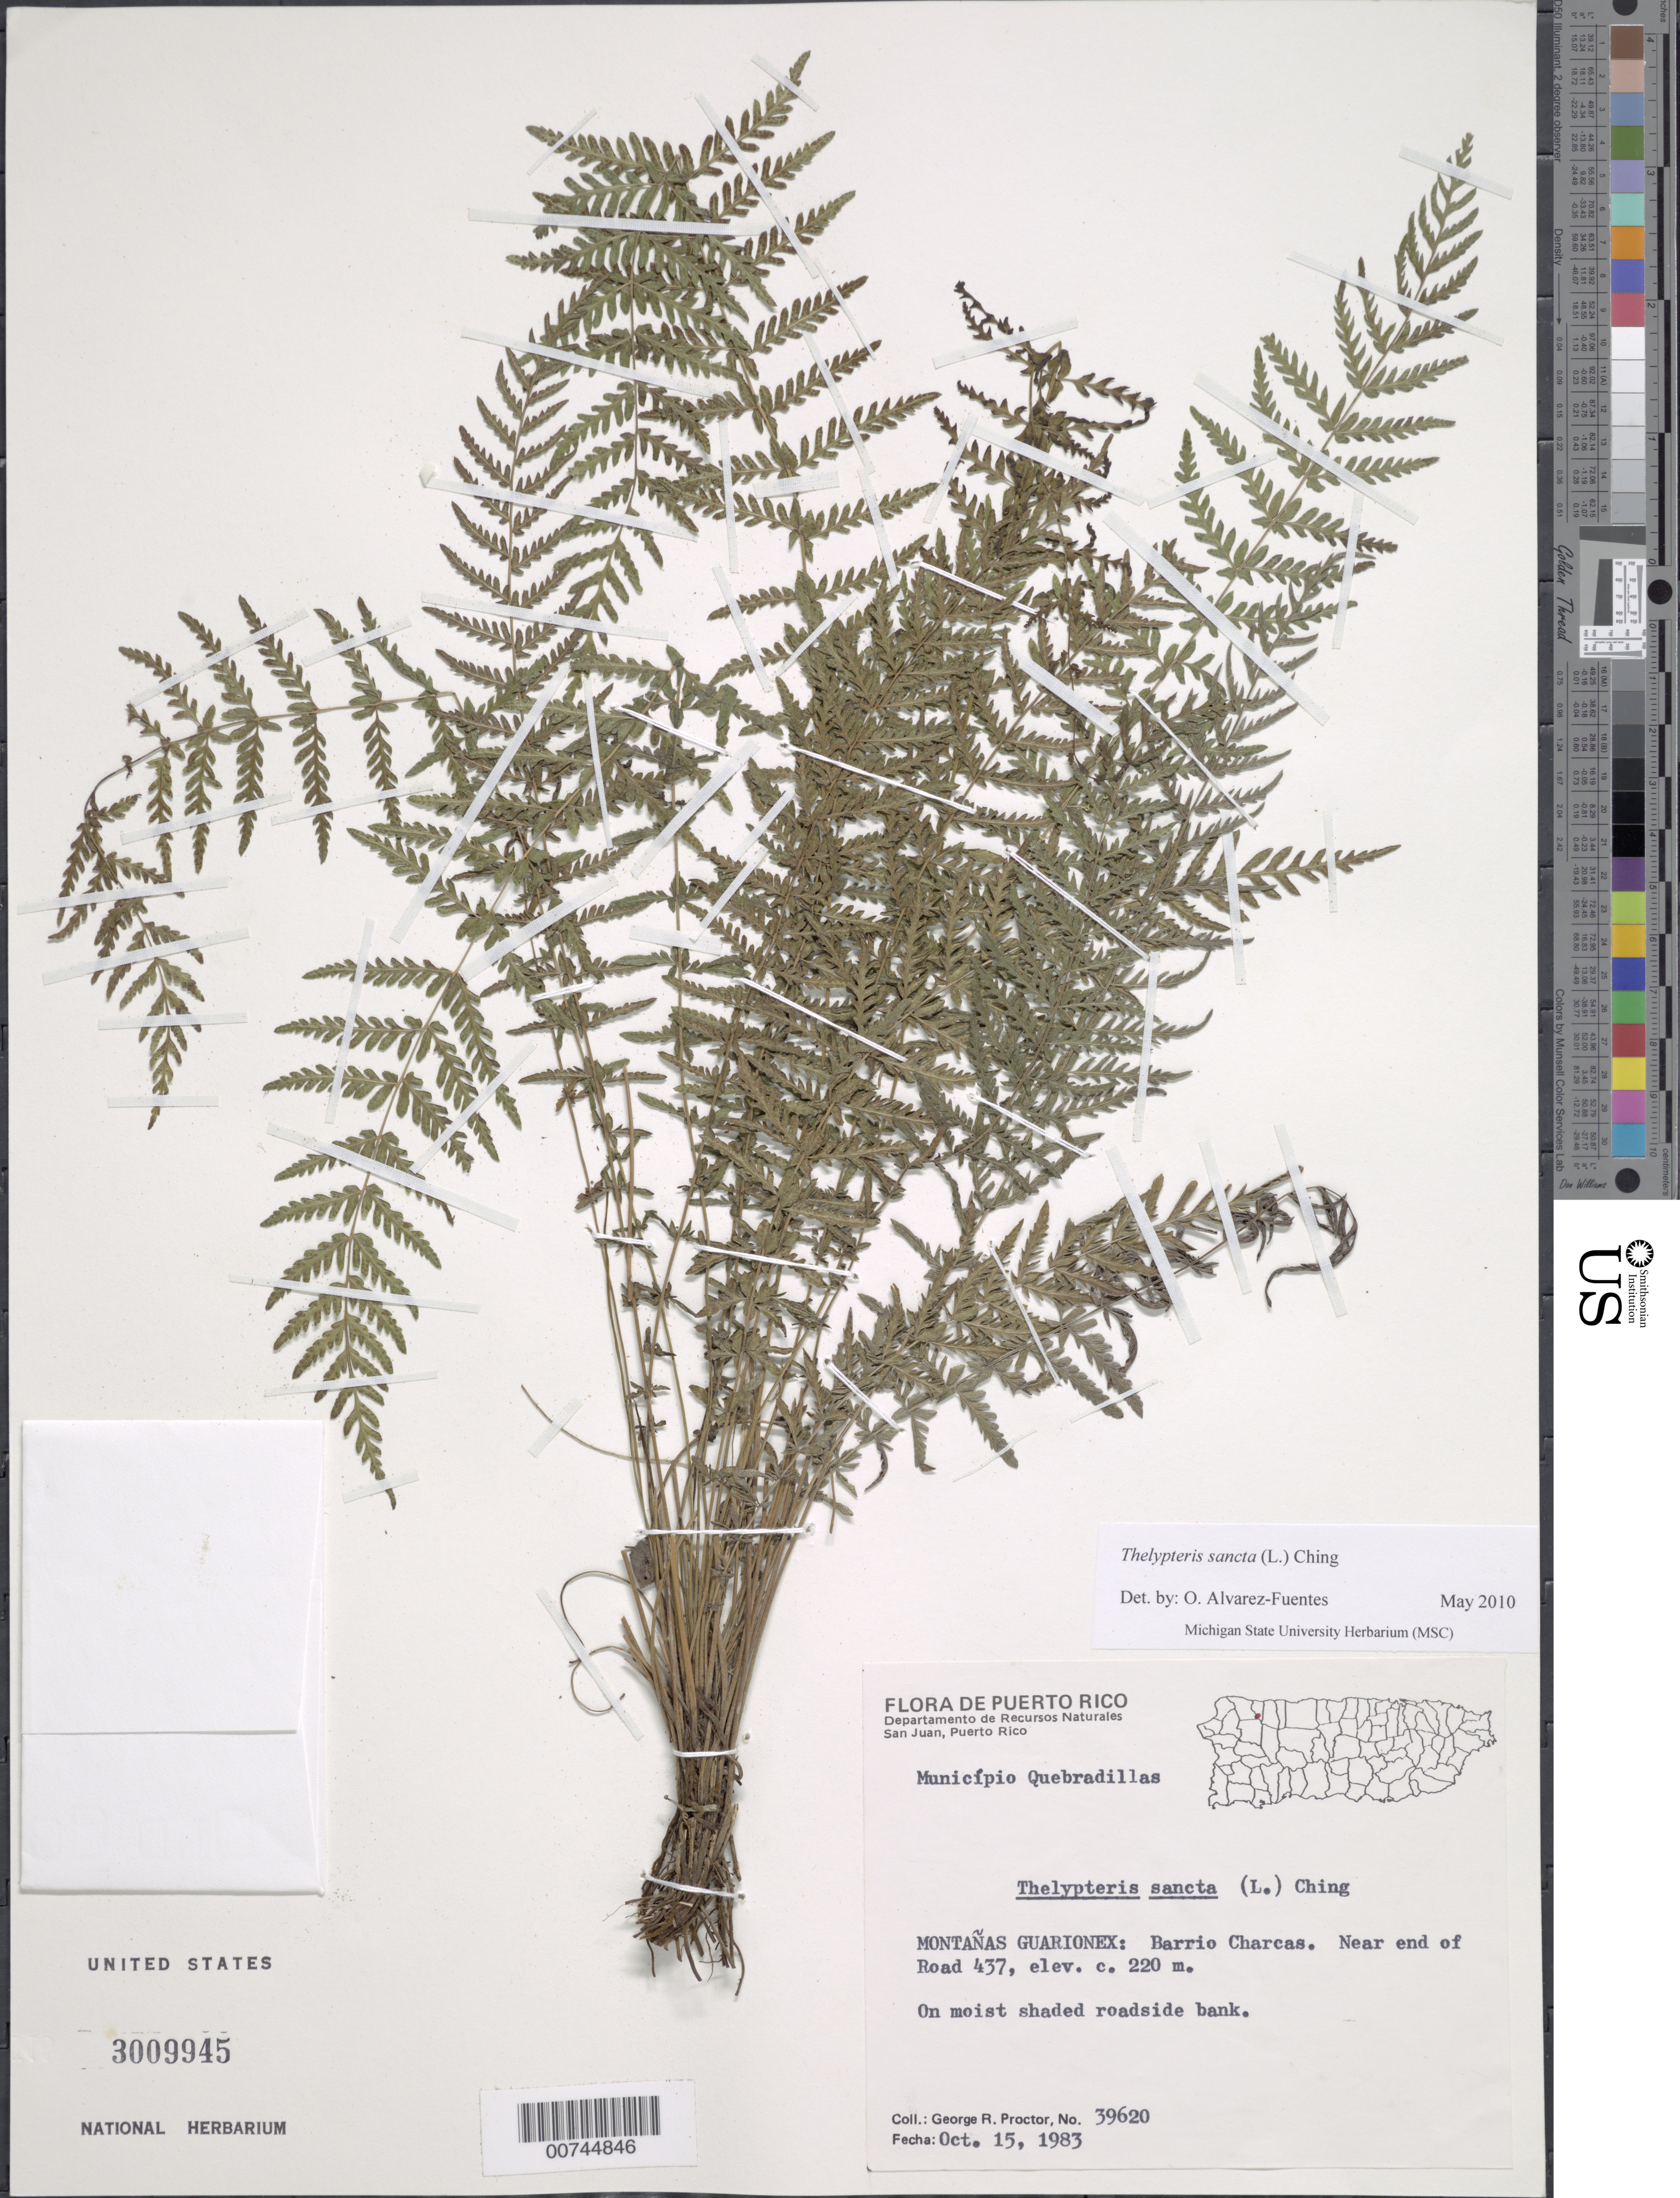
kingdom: Plantae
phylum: Tracheophyta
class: Polypodiopsida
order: Polypodiales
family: Thelypteridaceae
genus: Amauropelta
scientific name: Amauropelta sancta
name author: (L.) Pic. Serm.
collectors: G. R. Proctor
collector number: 39620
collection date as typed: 15 Oct 1983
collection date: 1983-10-15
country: Puerto Rico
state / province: Quebradillas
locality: Montañas Guarionex: Barrio Charcas. Near end of Road 437. Municipio Quebradillas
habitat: On moist shaded roadside bank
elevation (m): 220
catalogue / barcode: US 3009945